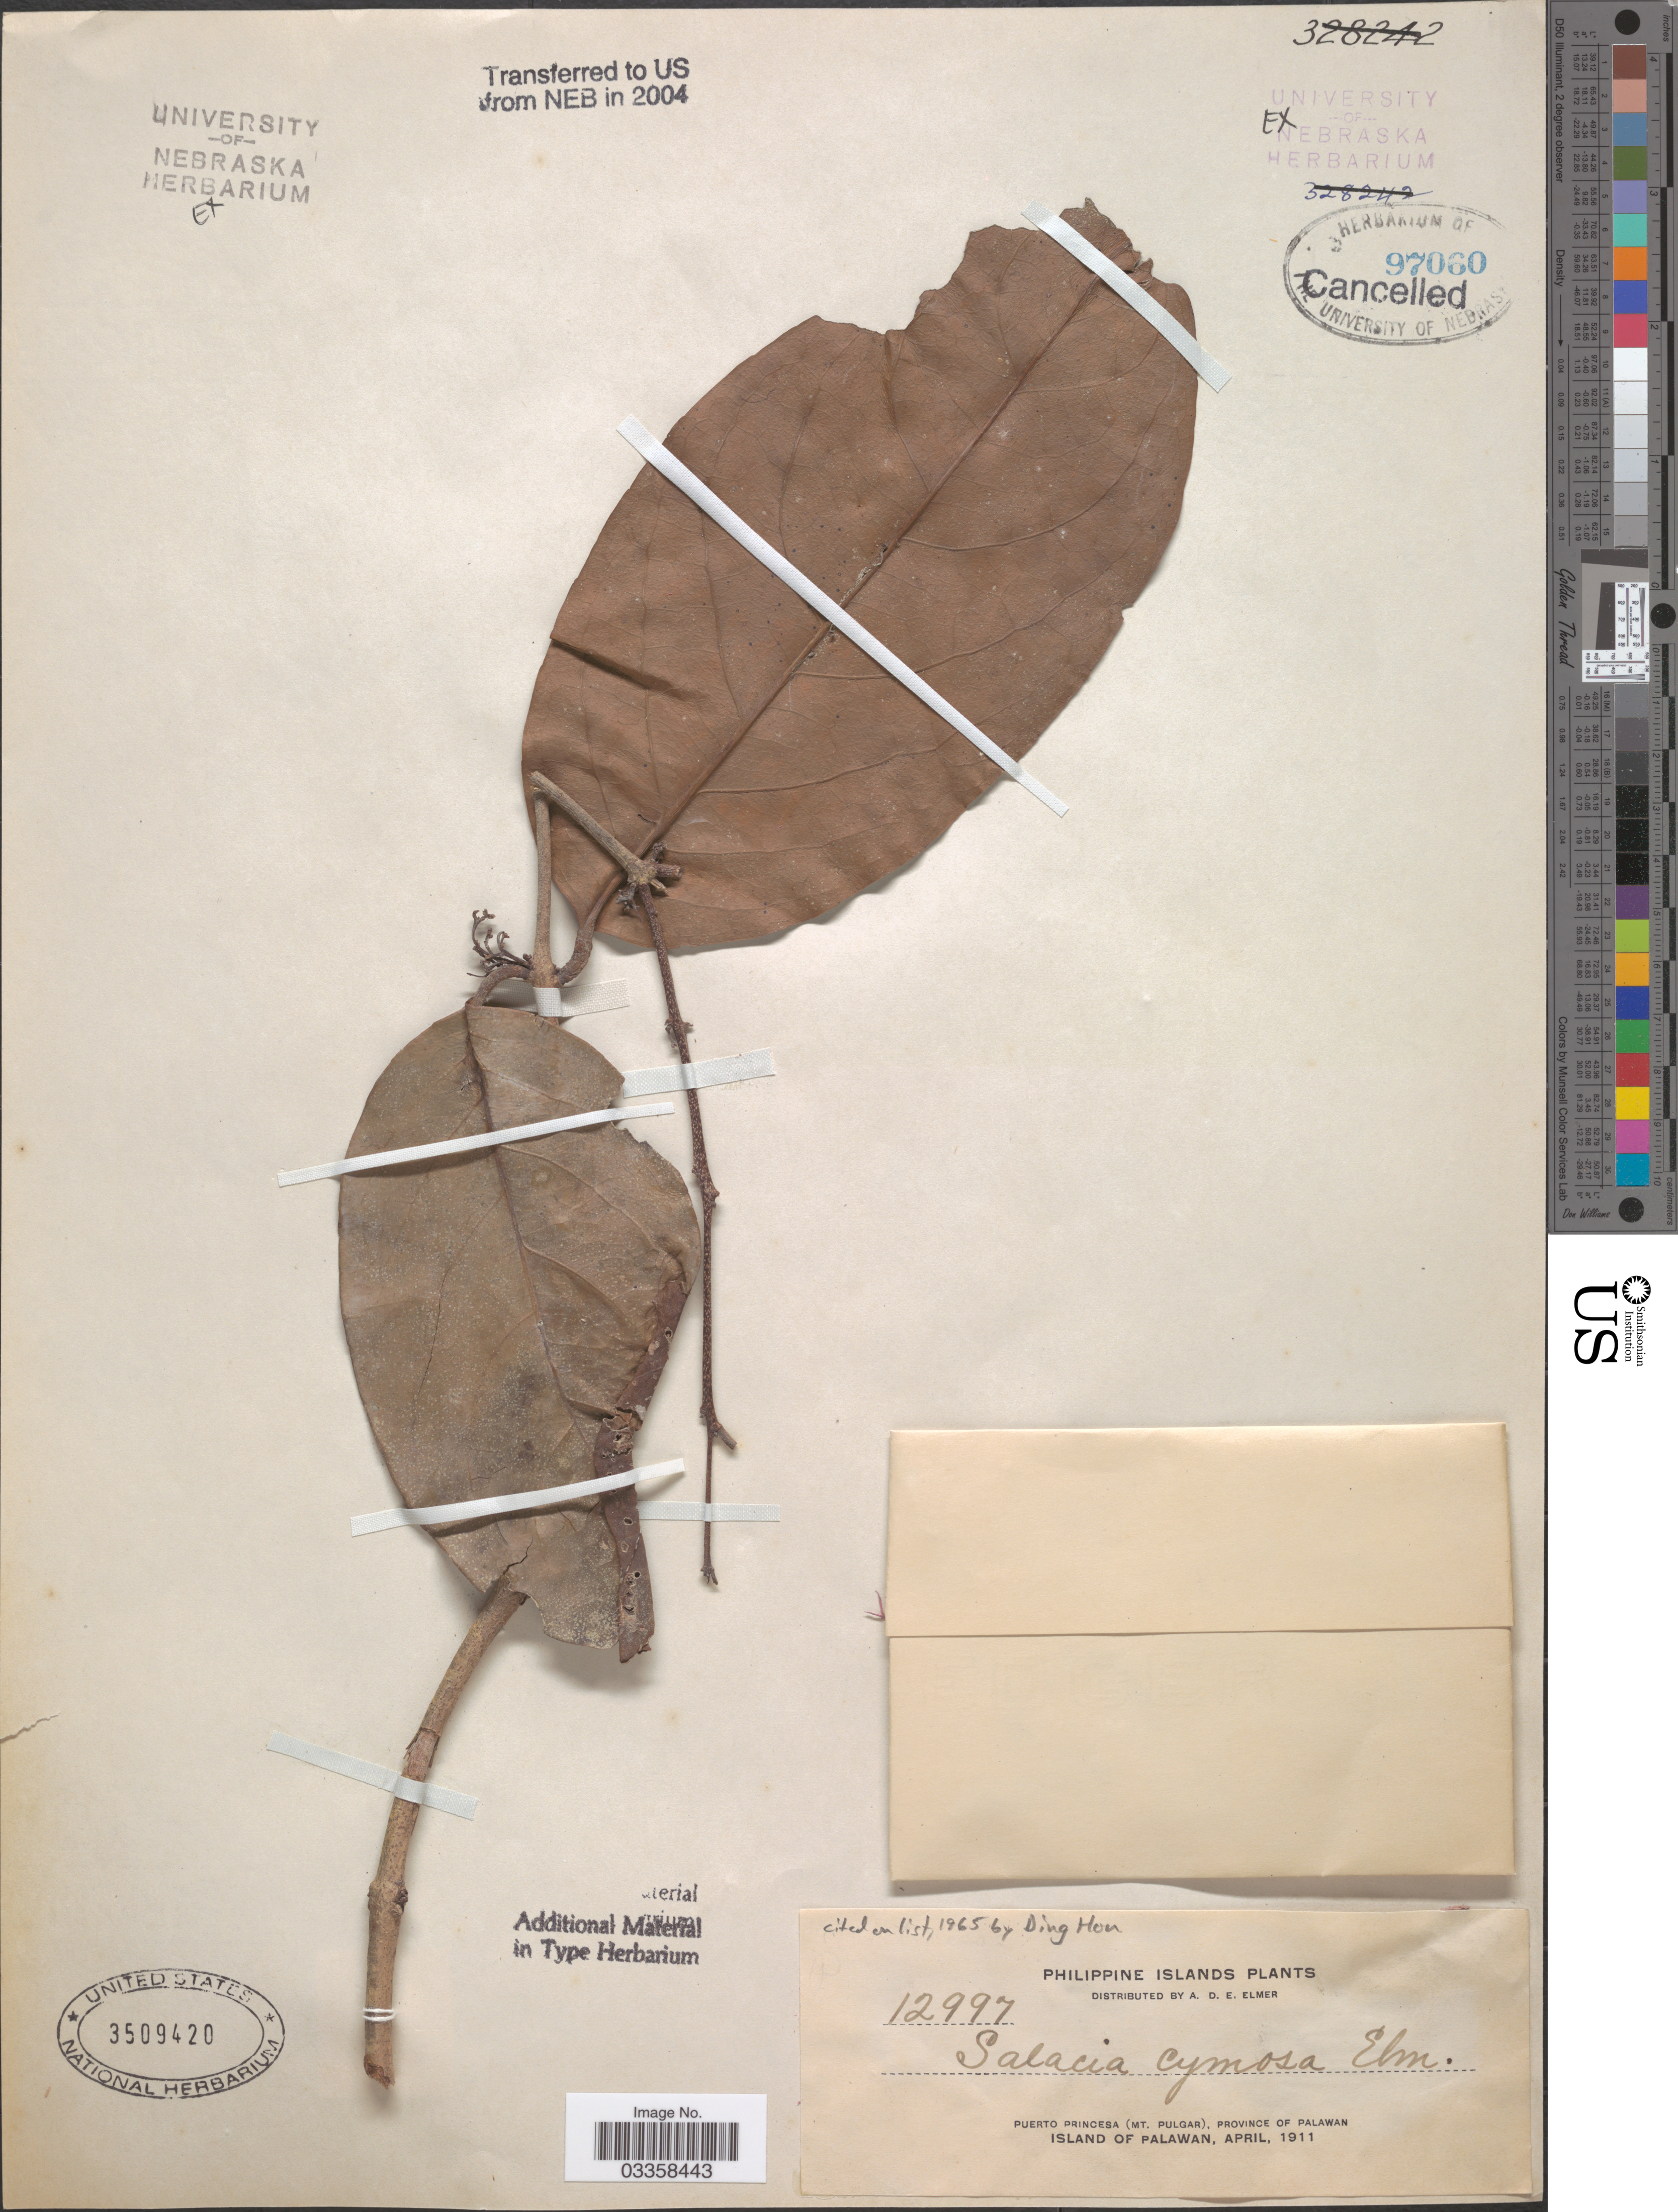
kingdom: Plantae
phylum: Tracheophyta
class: Magnoliopsida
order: Celastrales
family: Celastraceae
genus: Salacia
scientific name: Salacia cymosa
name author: Elmer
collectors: A. D. E. Elmer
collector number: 12997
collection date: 1911-04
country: Philippines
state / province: Mimaropa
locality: Philippine Islands. Puerto Princesa (Mt. Pulgar), Province of Palawan. Island of Palawan.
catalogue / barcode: US 3509420